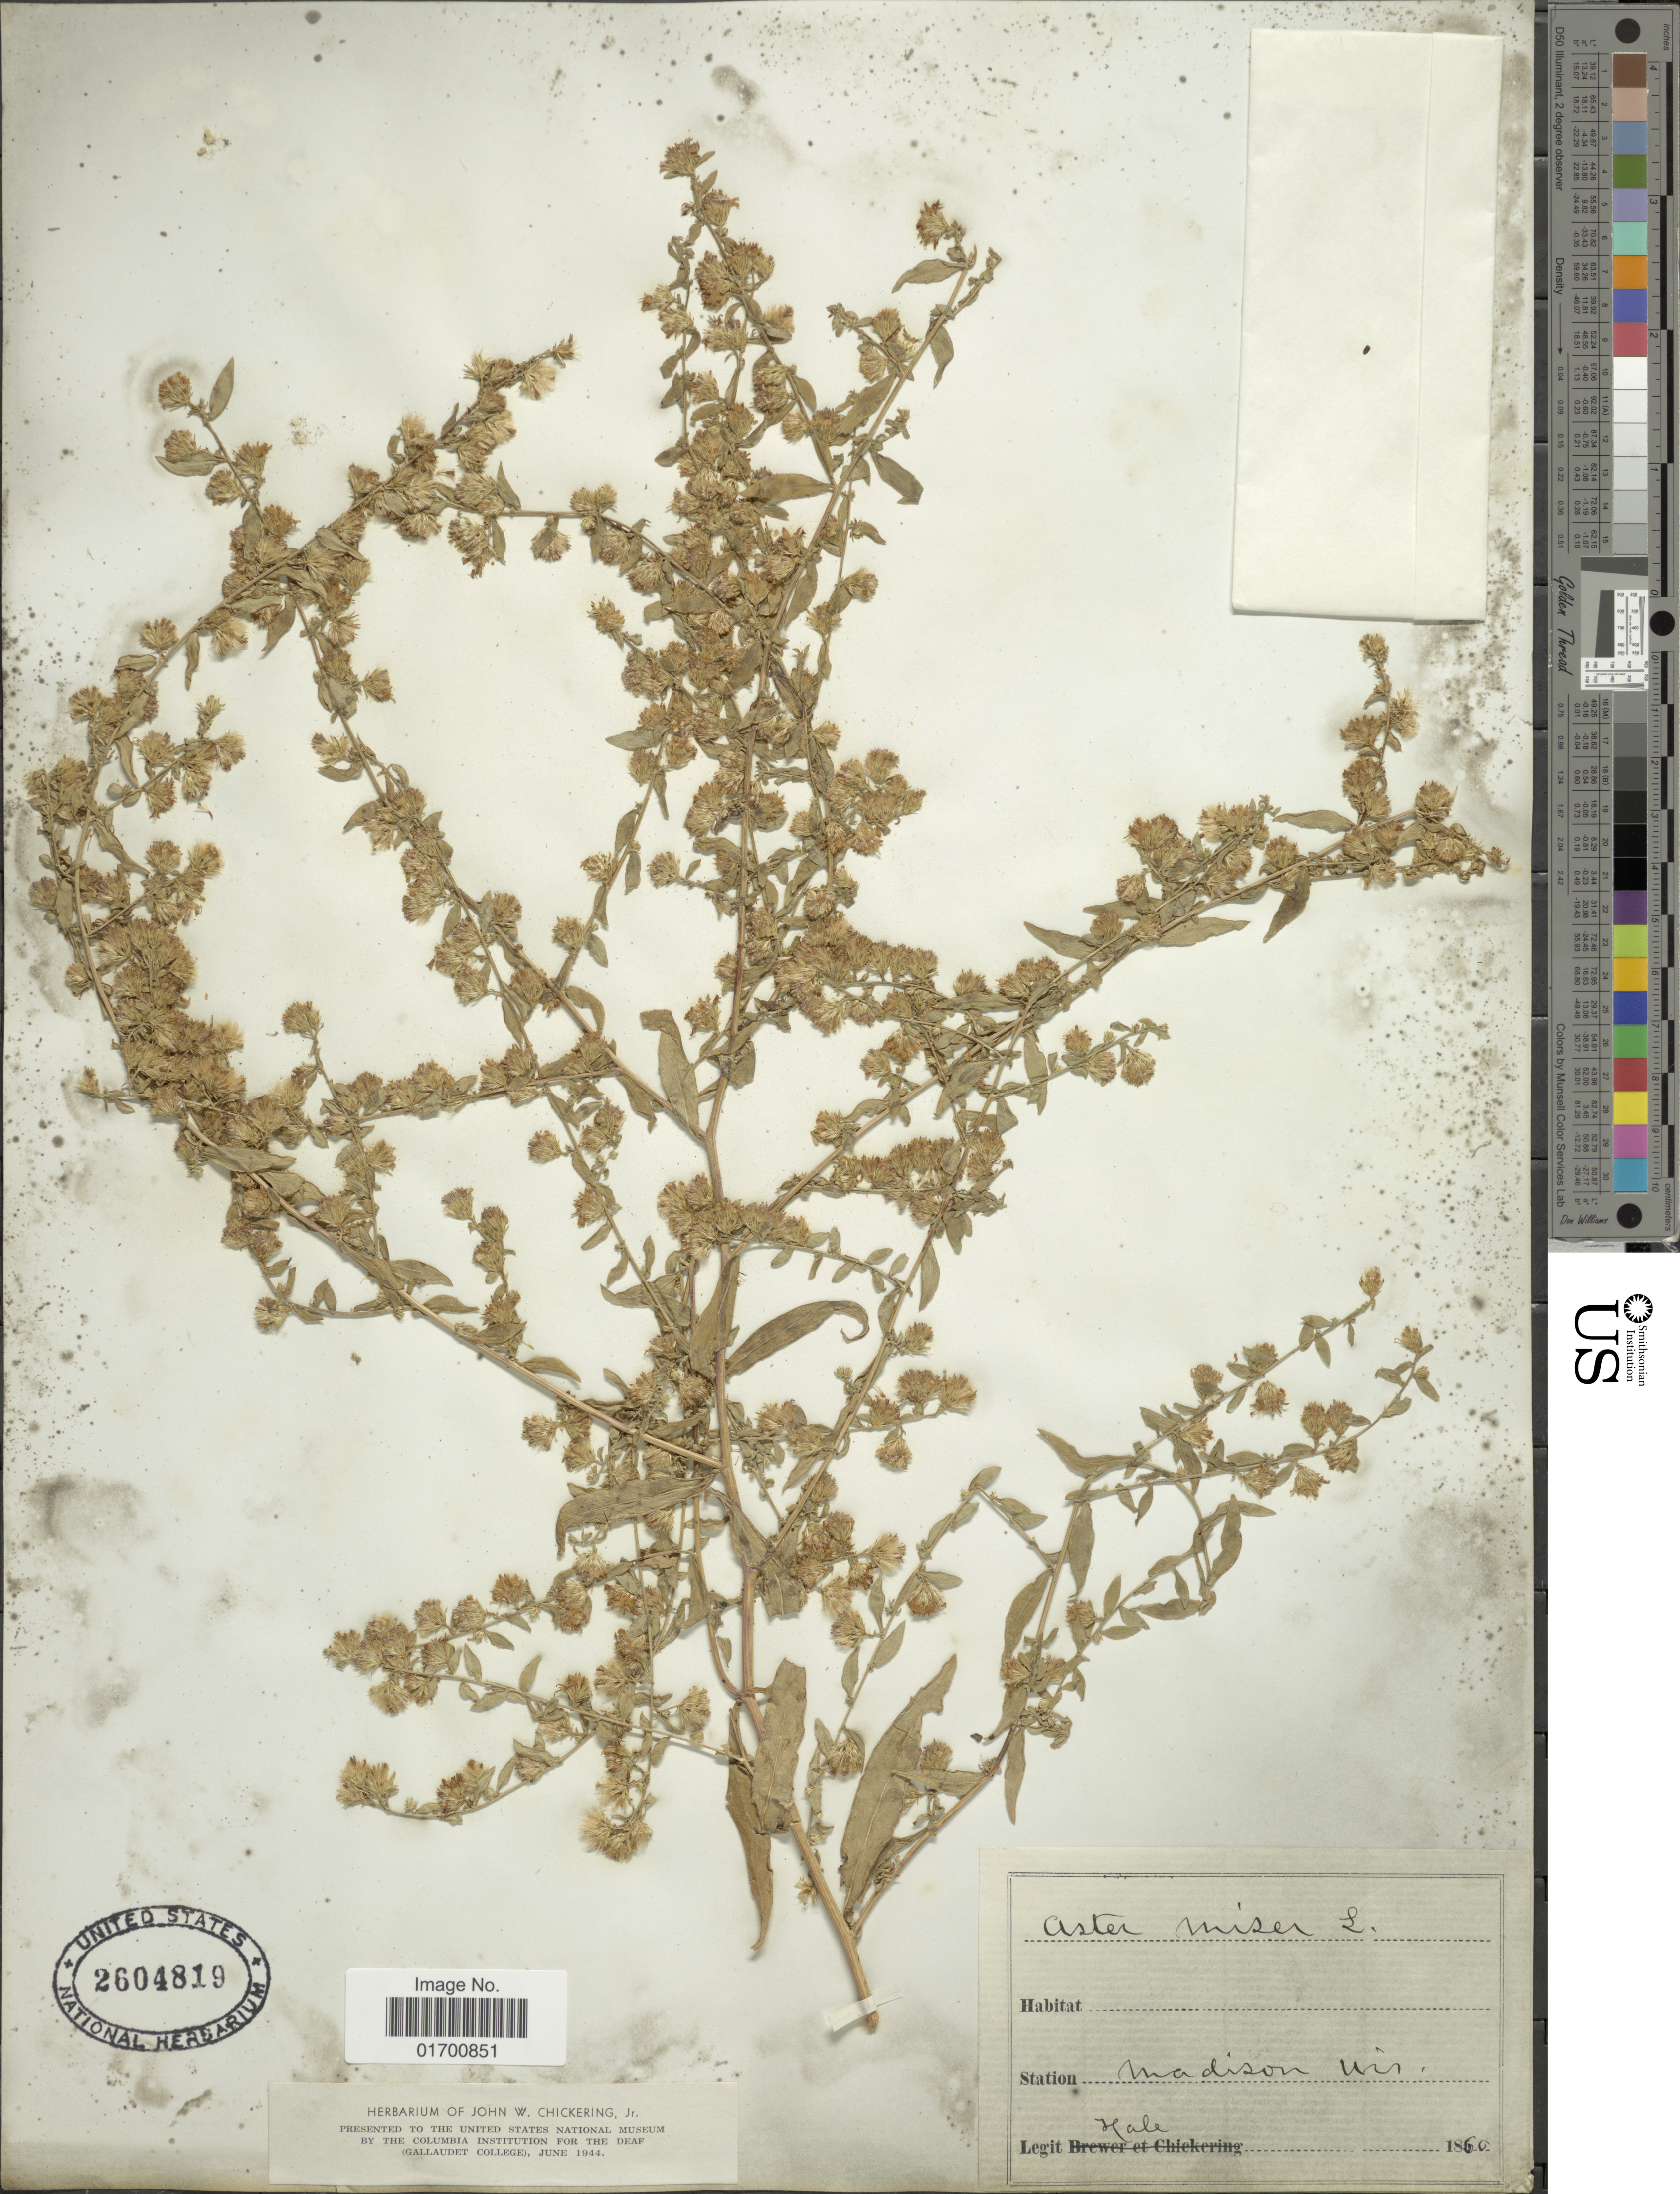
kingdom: Plantae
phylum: Tracheophyta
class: Magnoliopsida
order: Asterales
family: Asteraceae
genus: Symphyotrichum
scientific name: Symphyotrichum lateriflorum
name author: (L.) Á. Löve & D. Löve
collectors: -- Hale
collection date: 1860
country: United States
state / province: Wisconsin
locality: Madison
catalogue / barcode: US 2604819